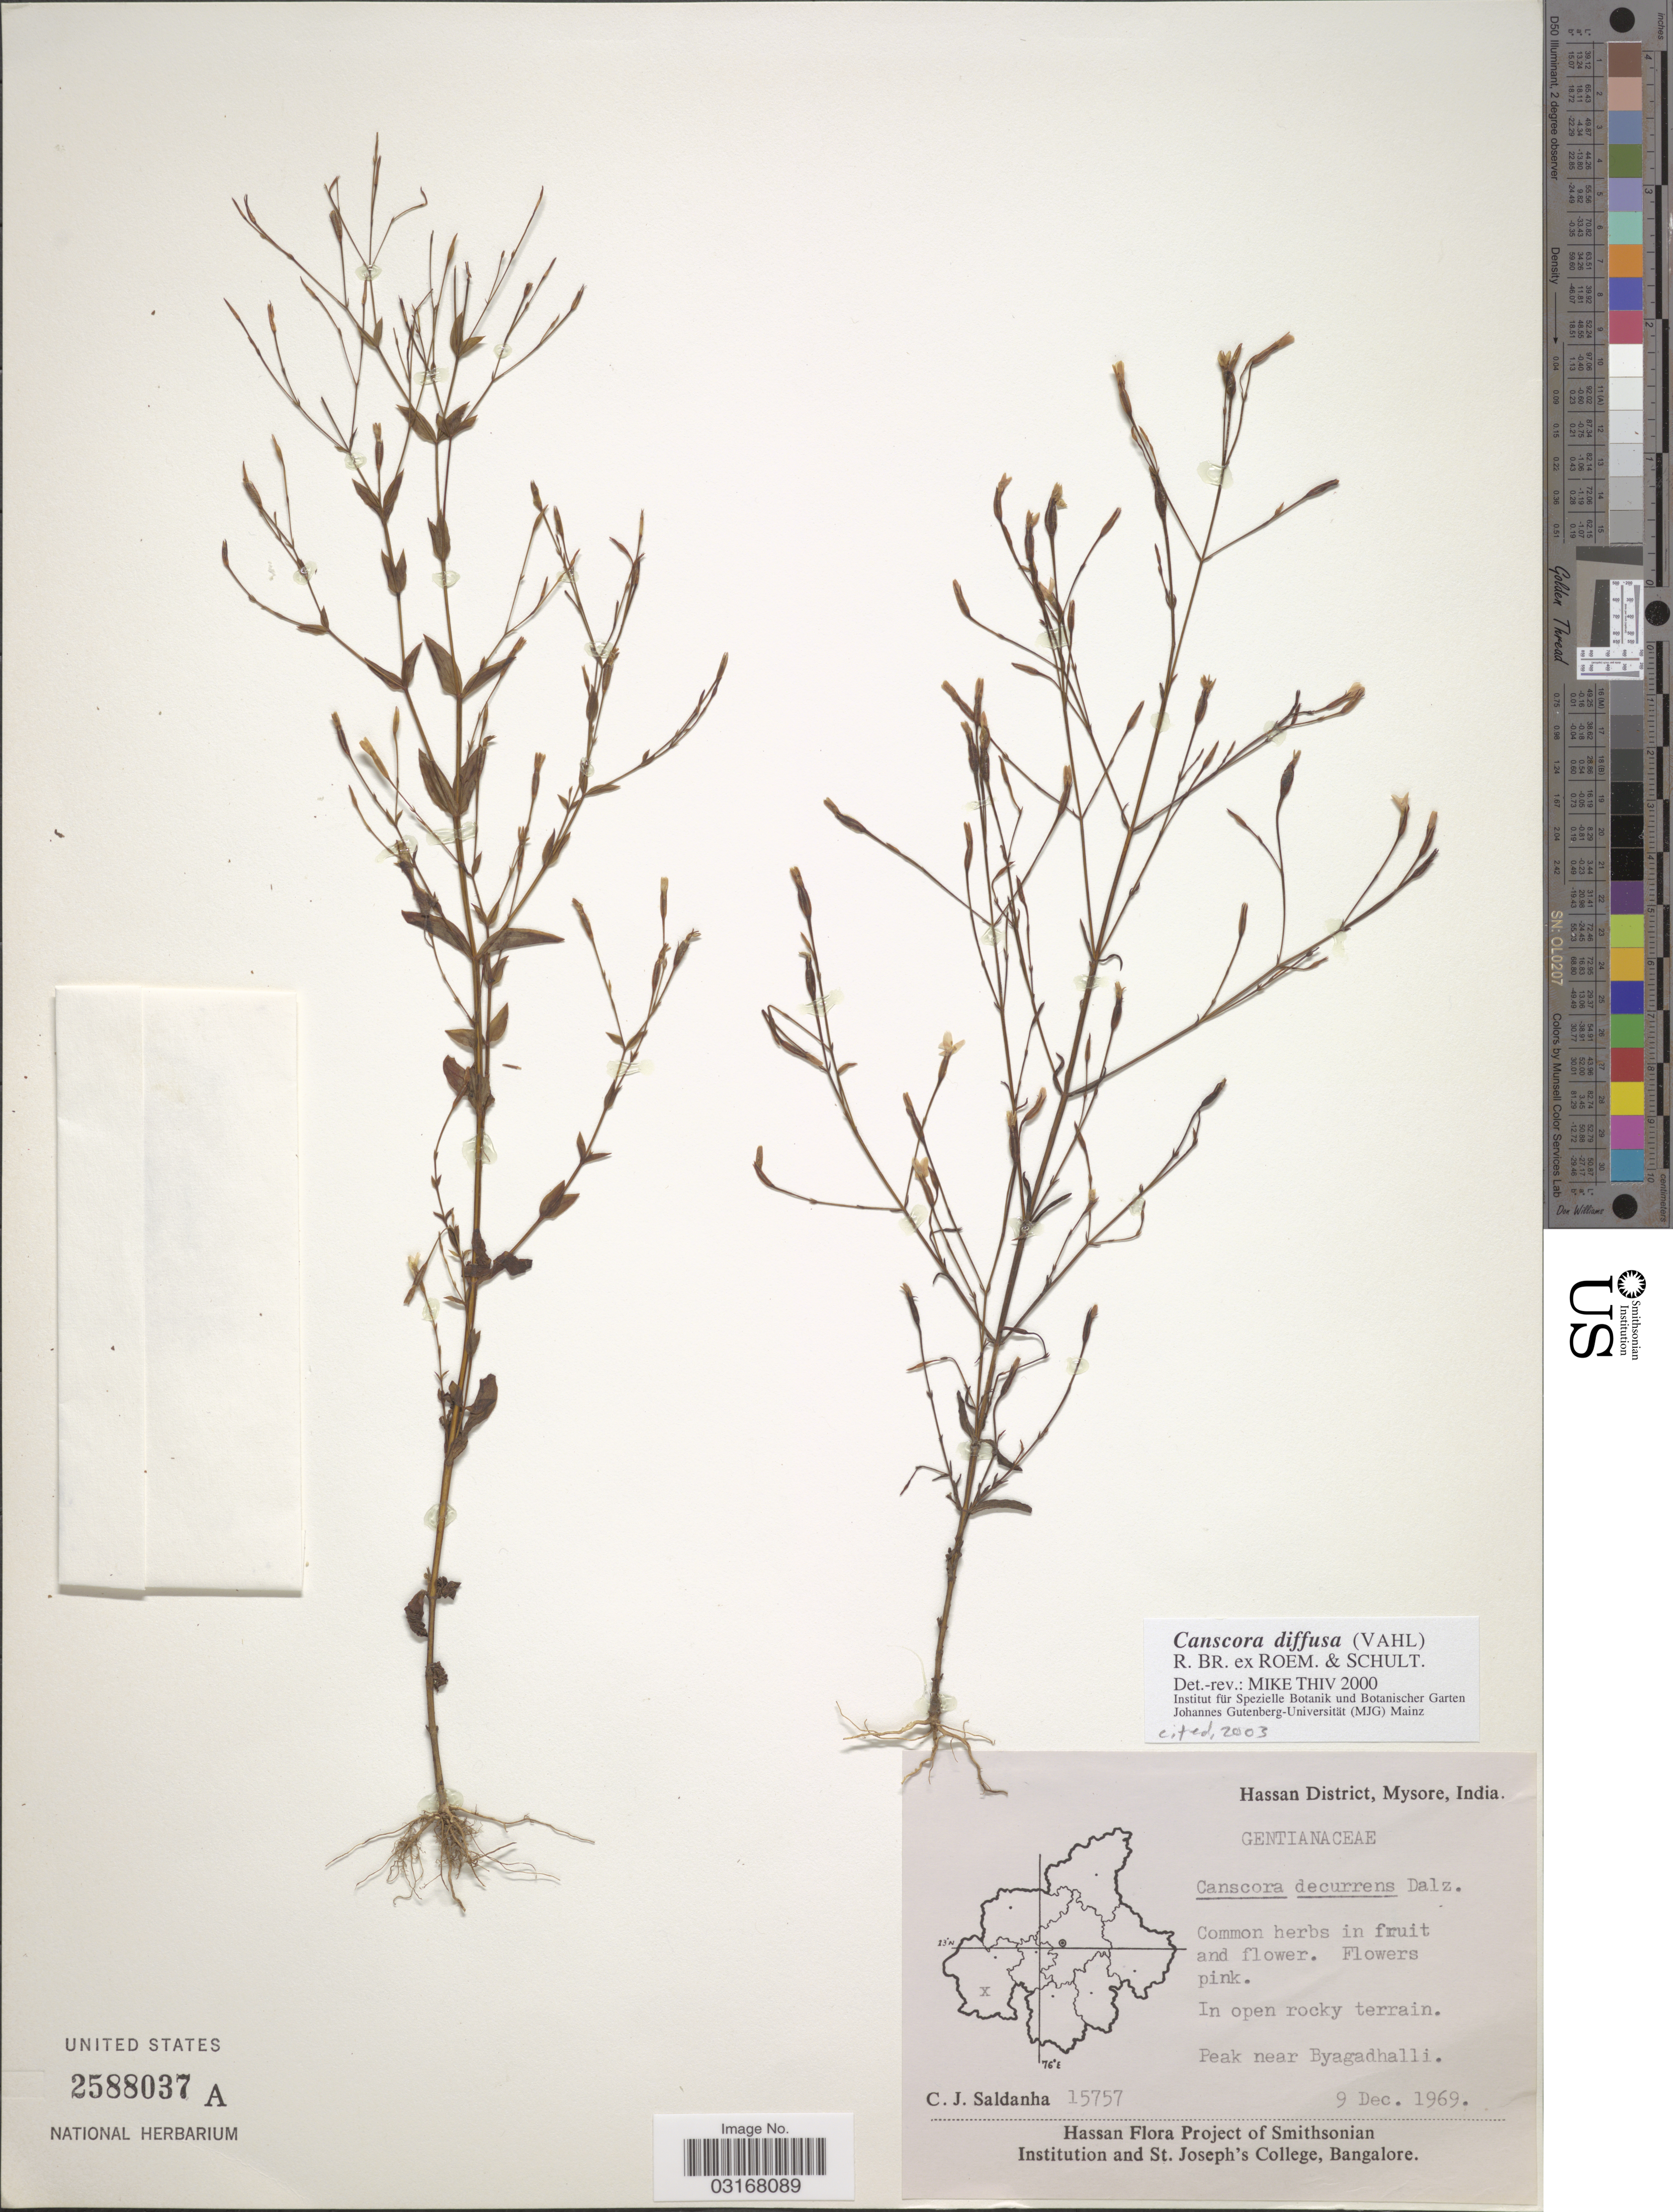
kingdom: Plantae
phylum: Tracheophyta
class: Magnoliopsida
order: Gentianales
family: Gentianaceae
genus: Canscora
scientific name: Canscora diffusa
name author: (Vahl) R. Br. ex Roem. & Schult.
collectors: C. J. Saldanha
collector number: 15757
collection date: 1969-12-09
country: India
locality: Hassan District, Mysore. Peak near Byagadhalli.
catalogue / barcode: US 2588037A